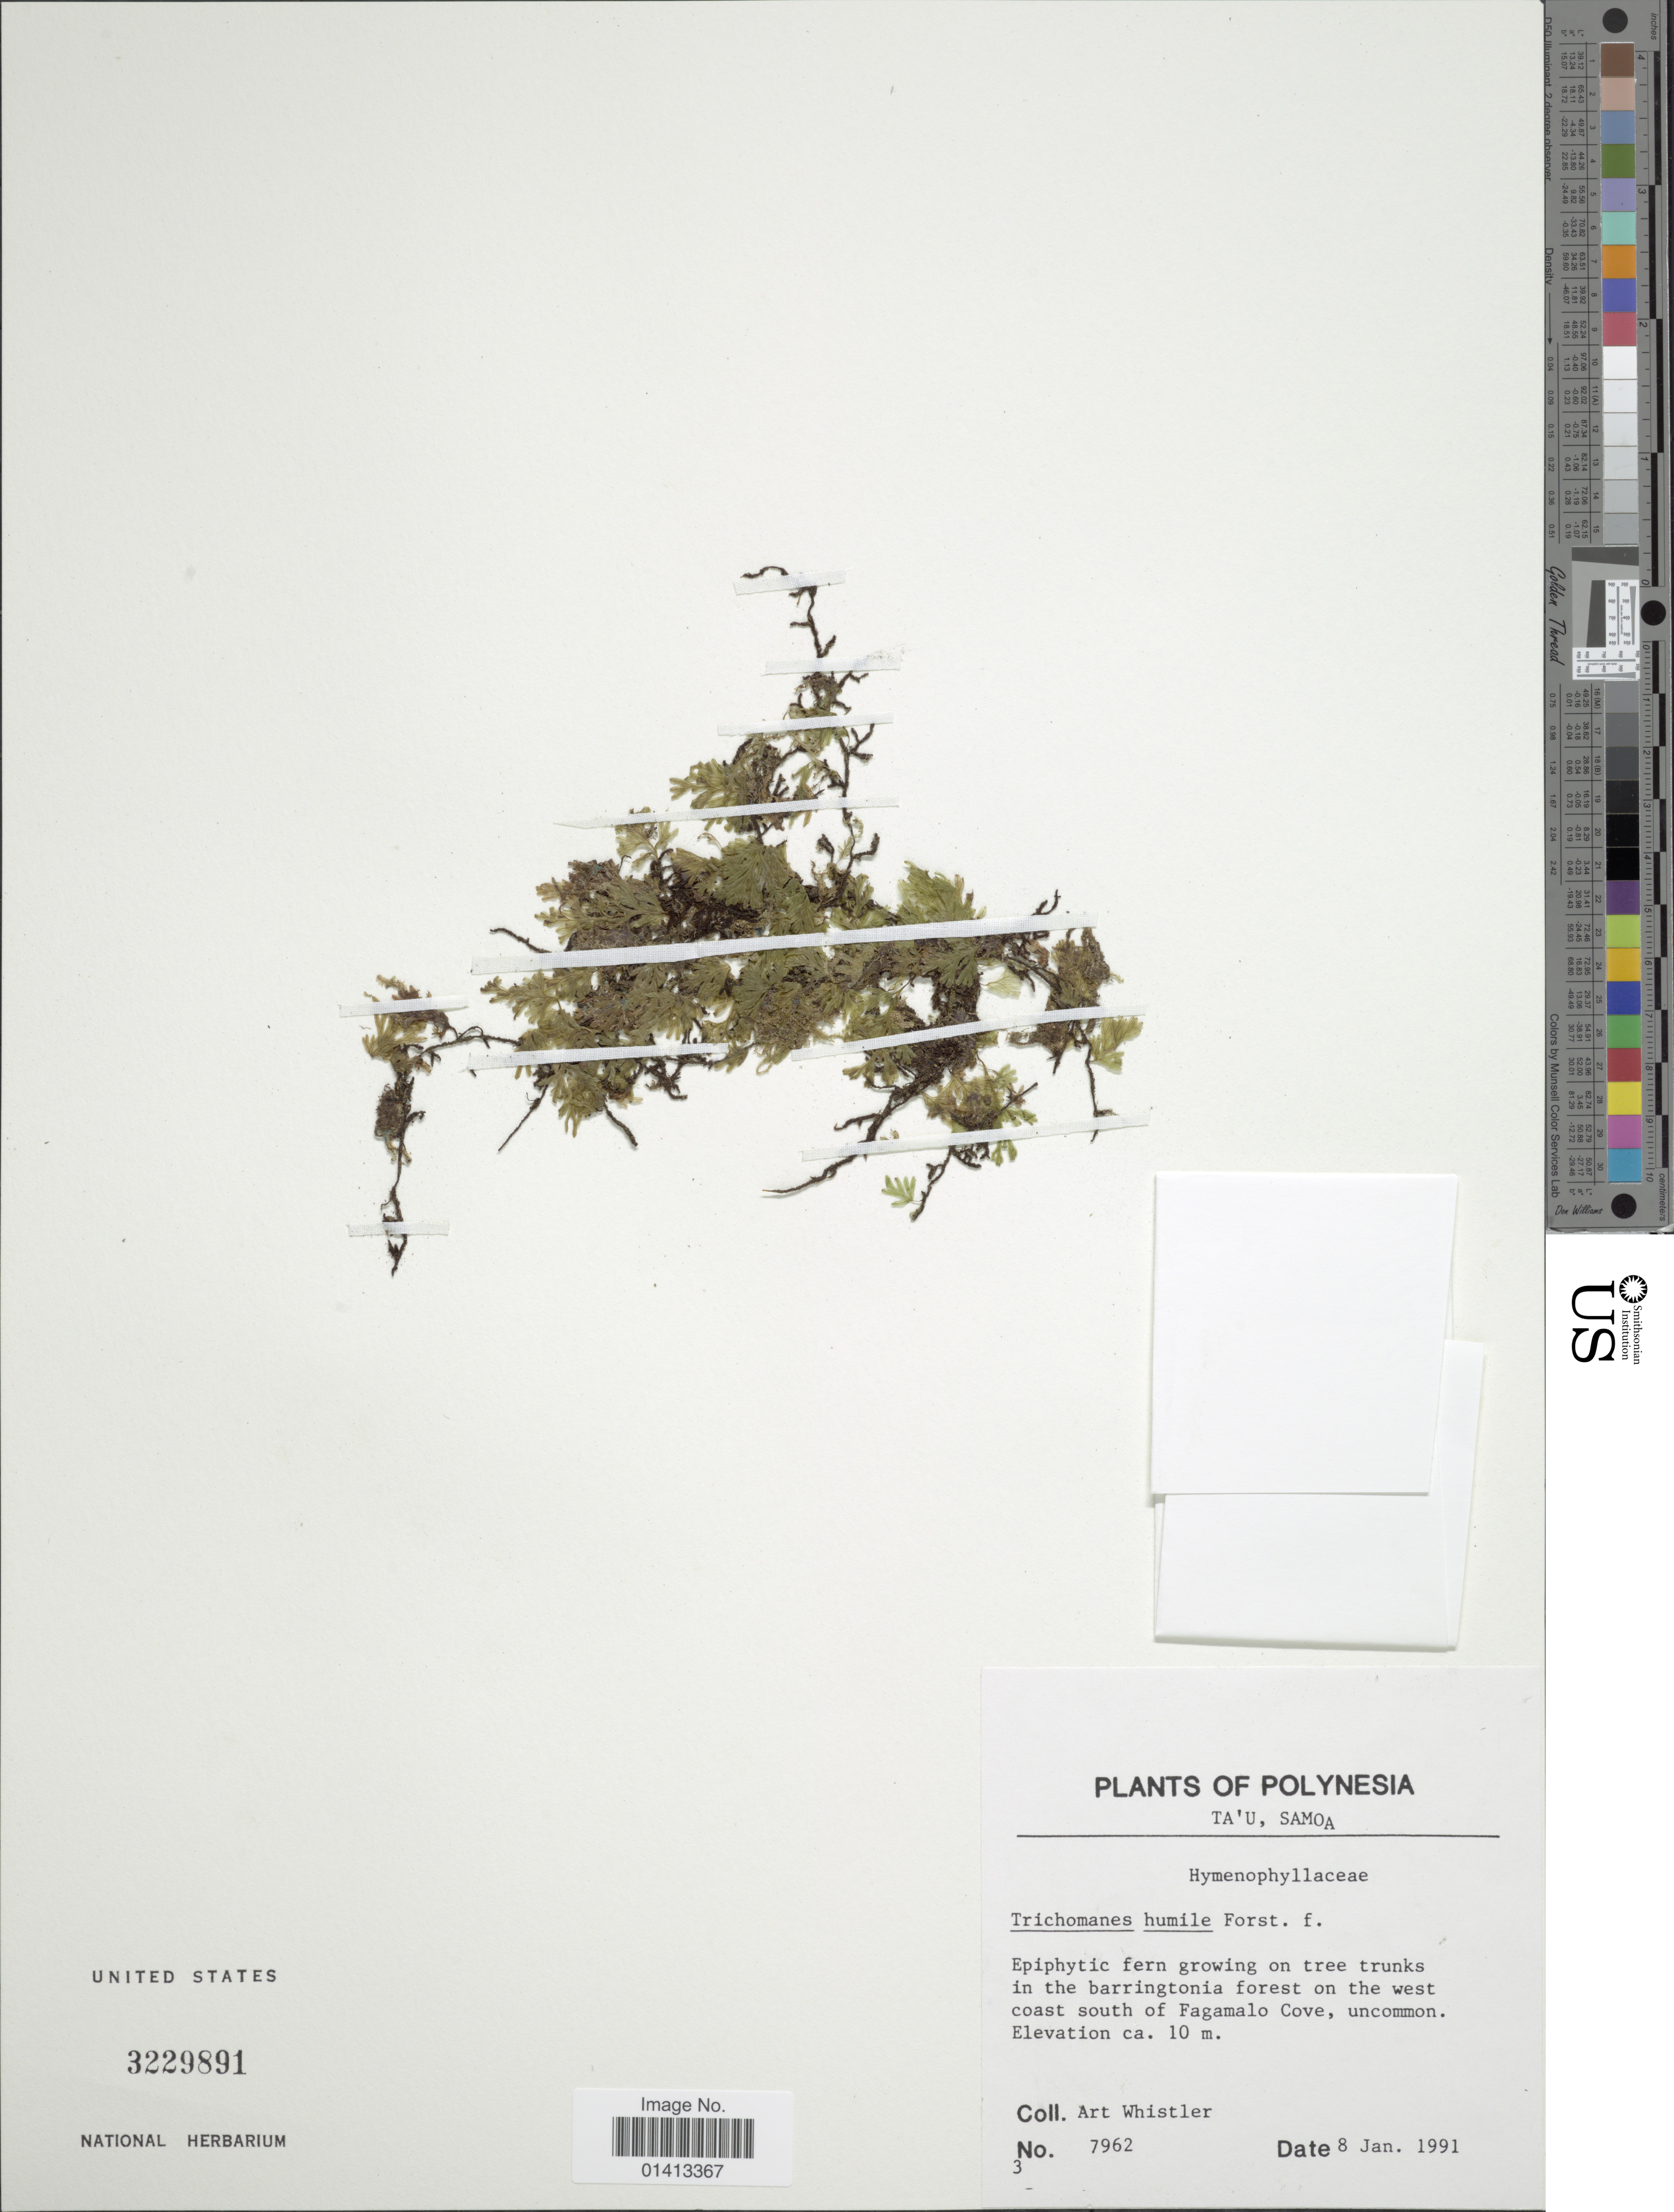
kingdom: Plantae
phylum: Tracheophyta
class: Polypodiopsida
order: Hymenophyllales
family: Hymenophyllaceae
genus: Crepidomanes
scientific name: Crepidomanes humilis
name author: (G. Forst.) Bosch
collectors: A. Whistler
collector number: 7962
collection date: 1991-01-08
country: American Samoa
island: Ta'u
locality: Ta'u, on the west coast south of Fagamalo Cove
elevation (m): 10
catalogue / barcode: US 3229891